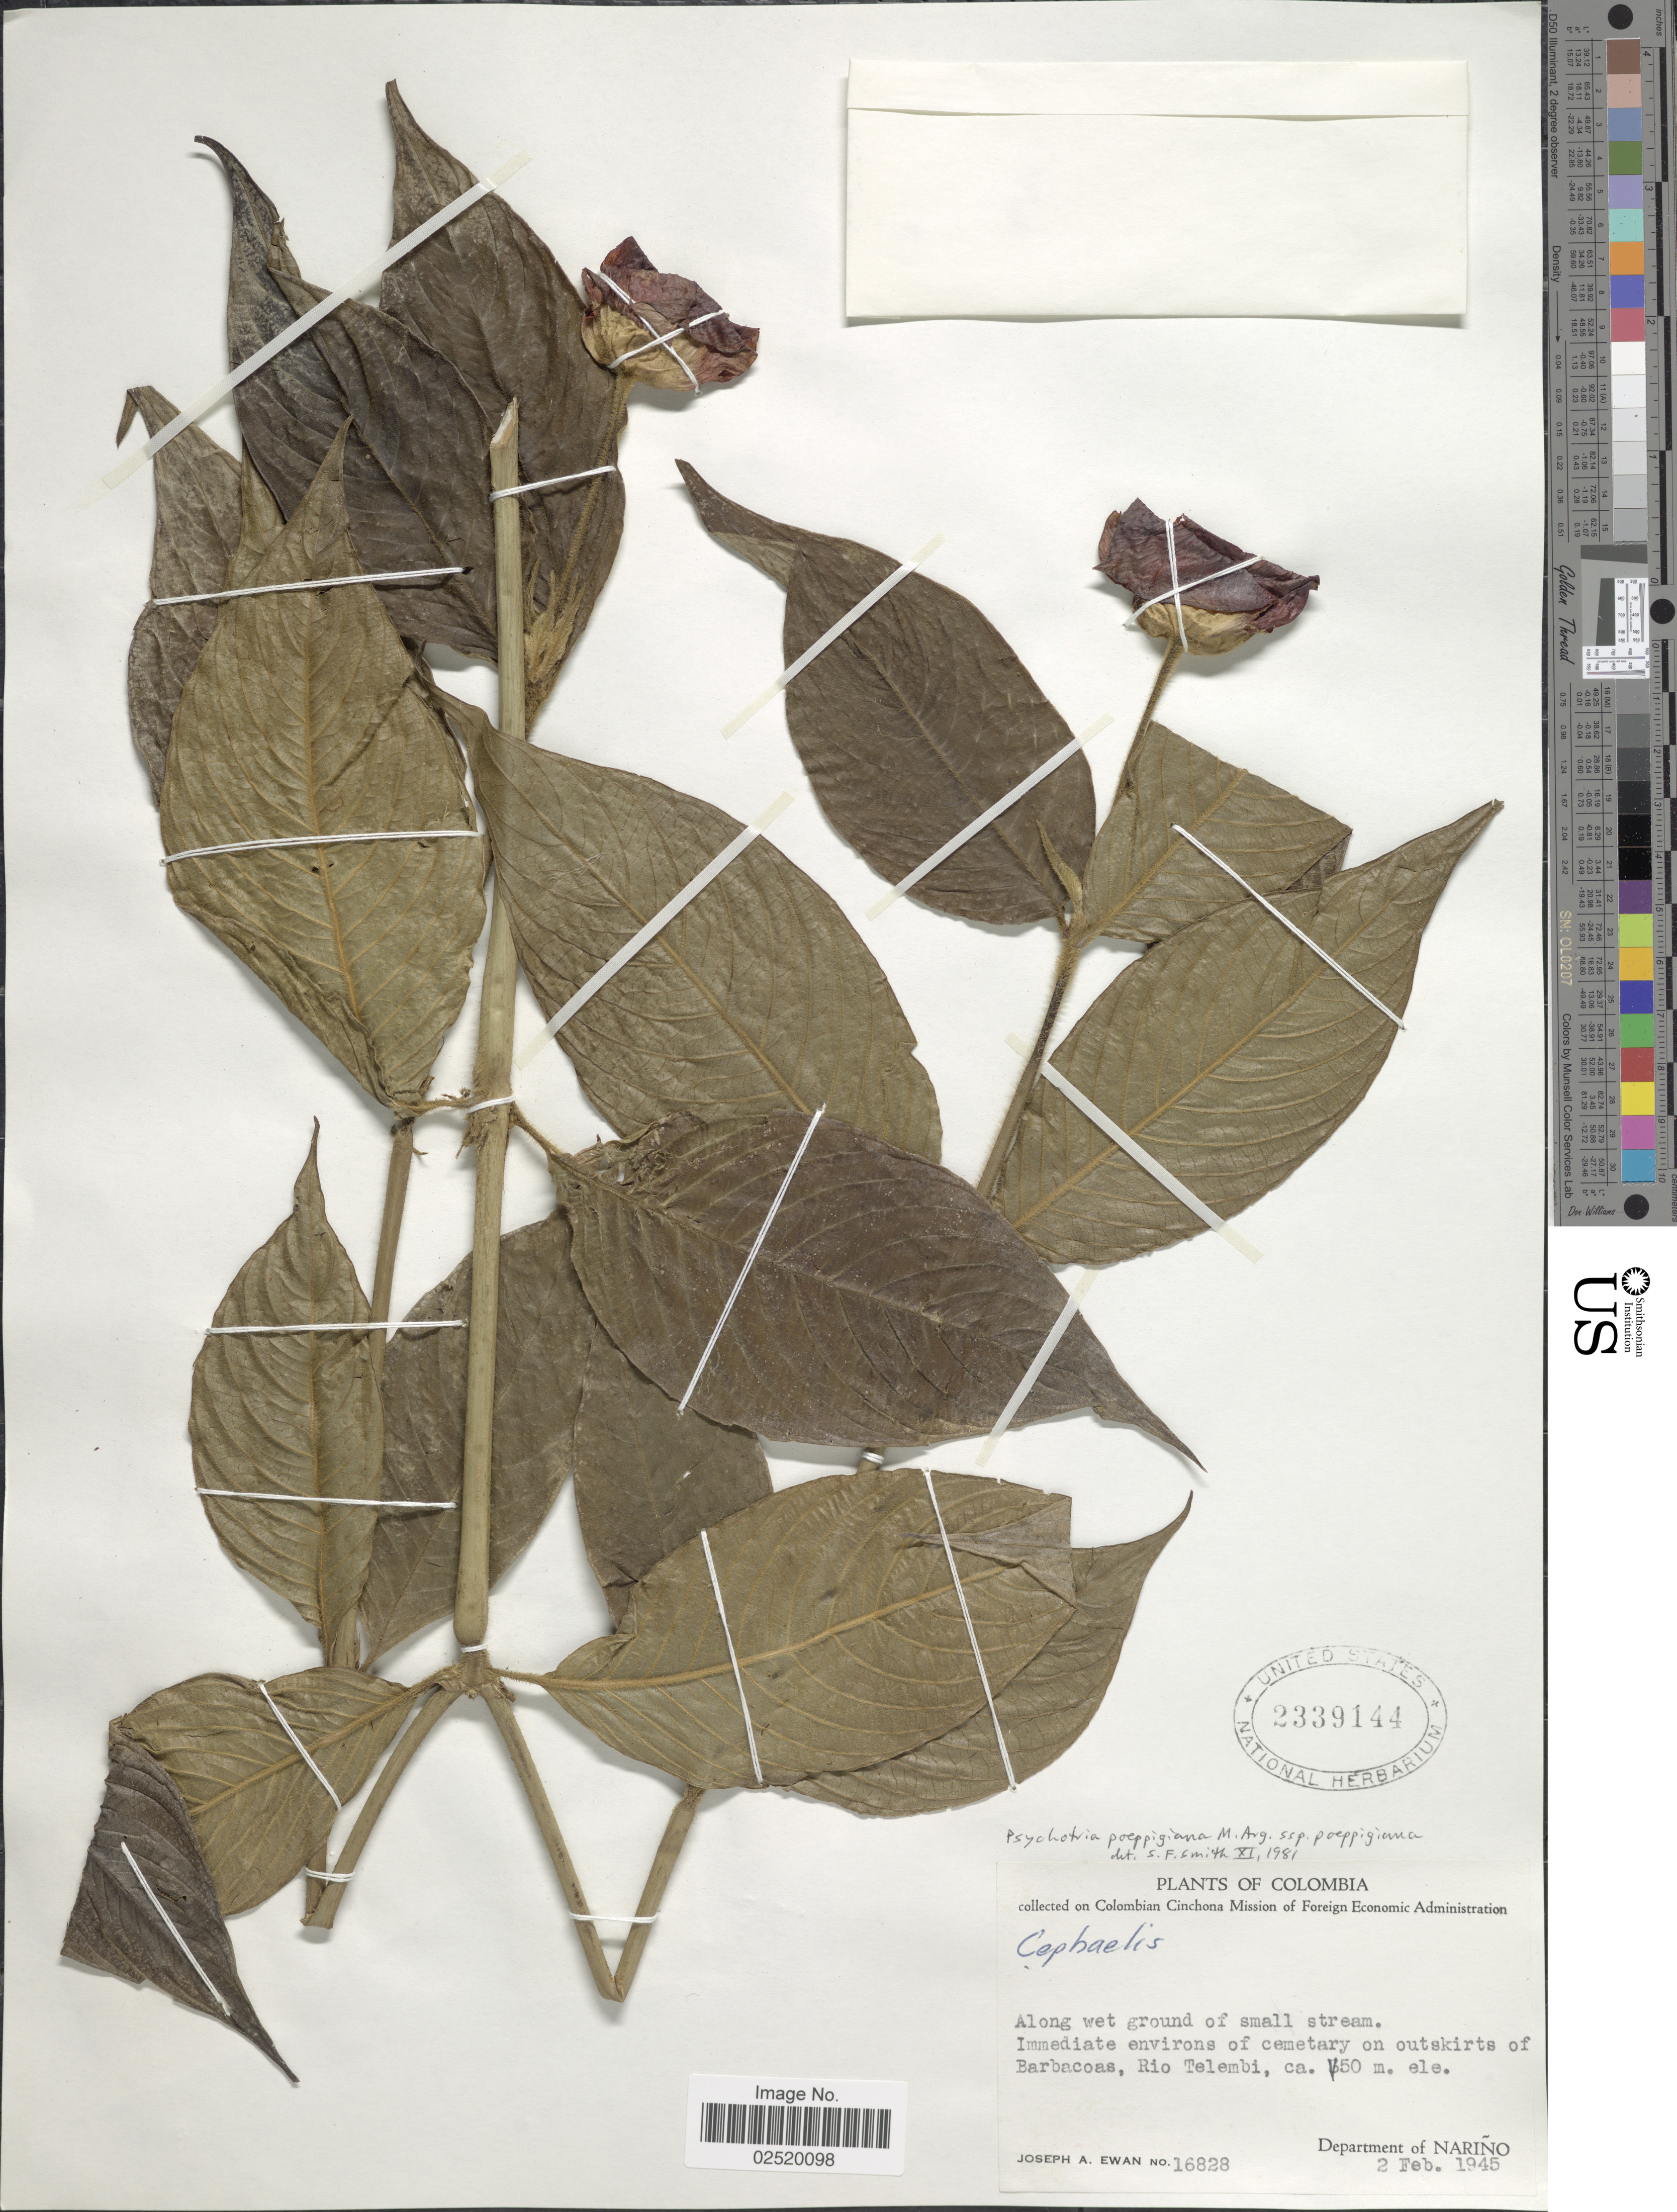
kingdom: Plantae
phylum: Tracheophyta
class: Magnoliopsida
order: Gentianales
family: Rubiaceae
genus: Psychotria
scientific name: Psychotria poeppigiana subsp. poeppigiana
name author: Müll. Arg.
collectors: J. A. Ewan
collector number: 16828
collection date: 1945-02-02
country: Colombia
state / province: Nariño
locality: Immediate environs of cemetary on outskirts of Barbacoas, Rio Telembi, Department of Narino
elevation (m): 50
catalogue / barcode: US 2339144